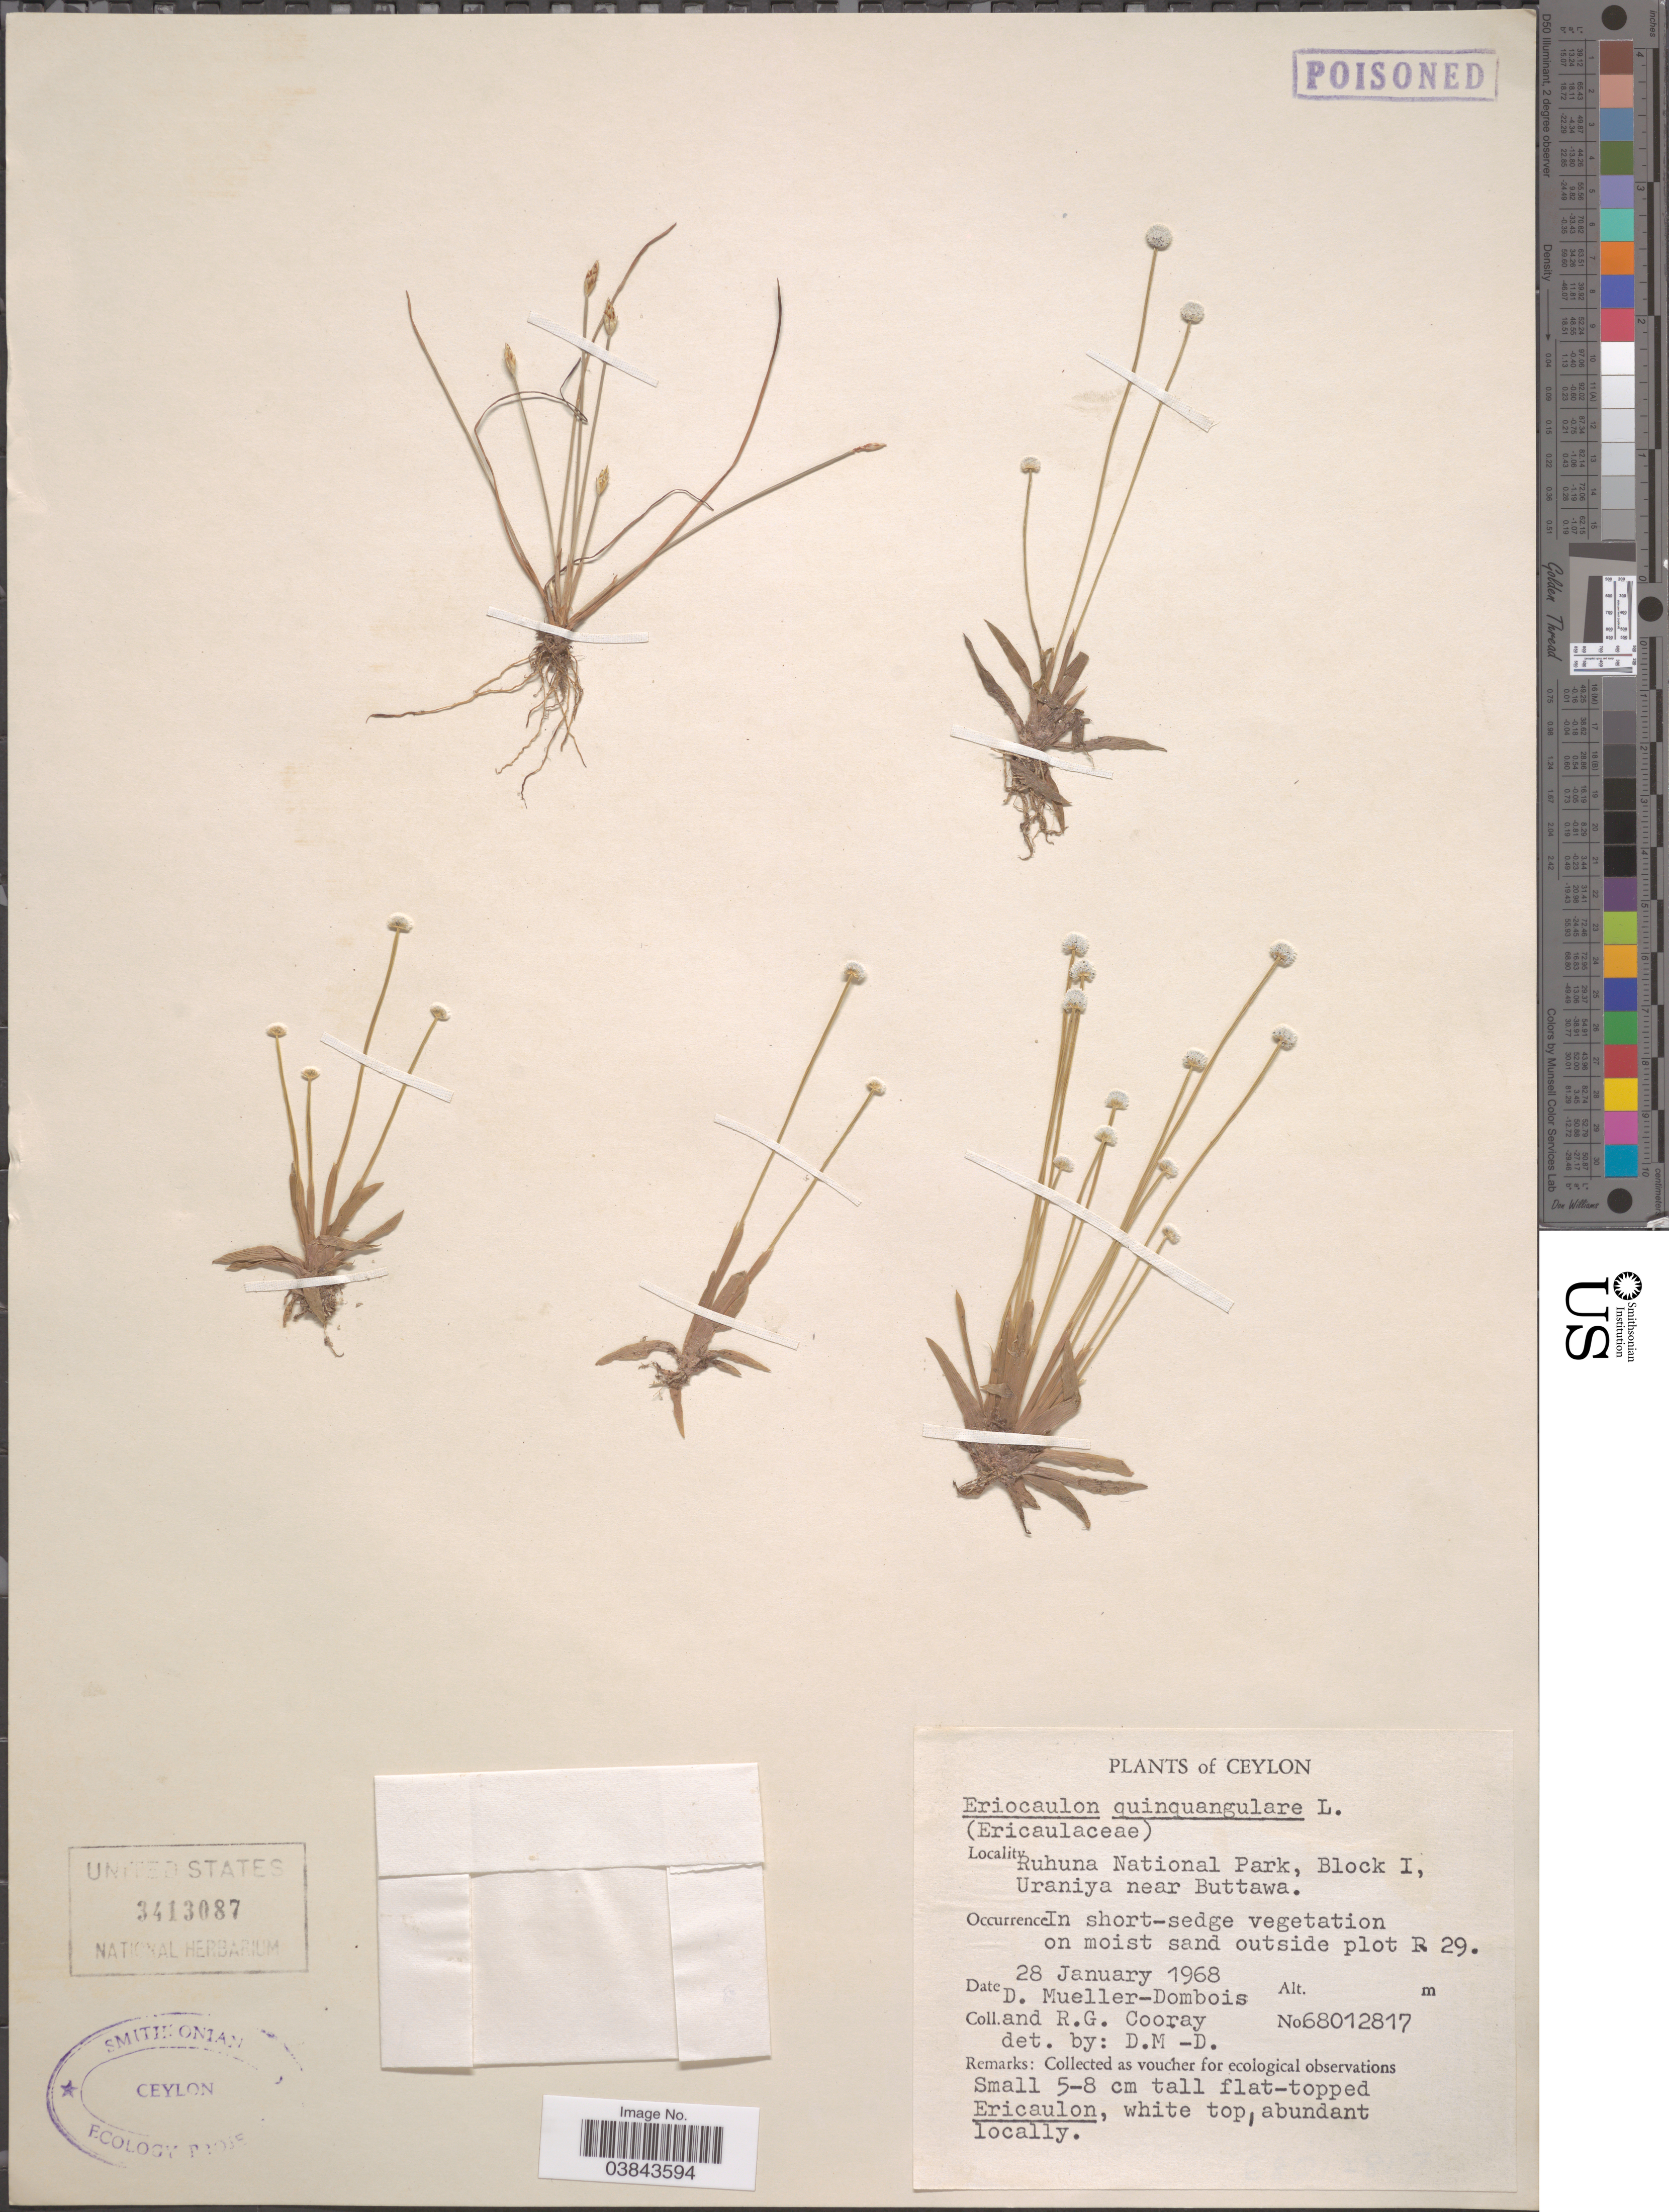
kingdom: Plantae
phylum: Tracheophyta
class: Liliopsida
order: Poales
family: Eriocaulaceae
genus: Eriocaulon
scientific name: Eriocaulon quinquangulare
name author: L.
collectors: D. Mueller-Dombois & R. Cooray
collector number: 68012817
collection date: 1968-01-28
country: Sri Lanka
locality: Ceylon. Ruhuna National Park, Block I, Uraniya near Buttawa. On moist sand outside plot R 29.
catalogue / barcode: US 3413087